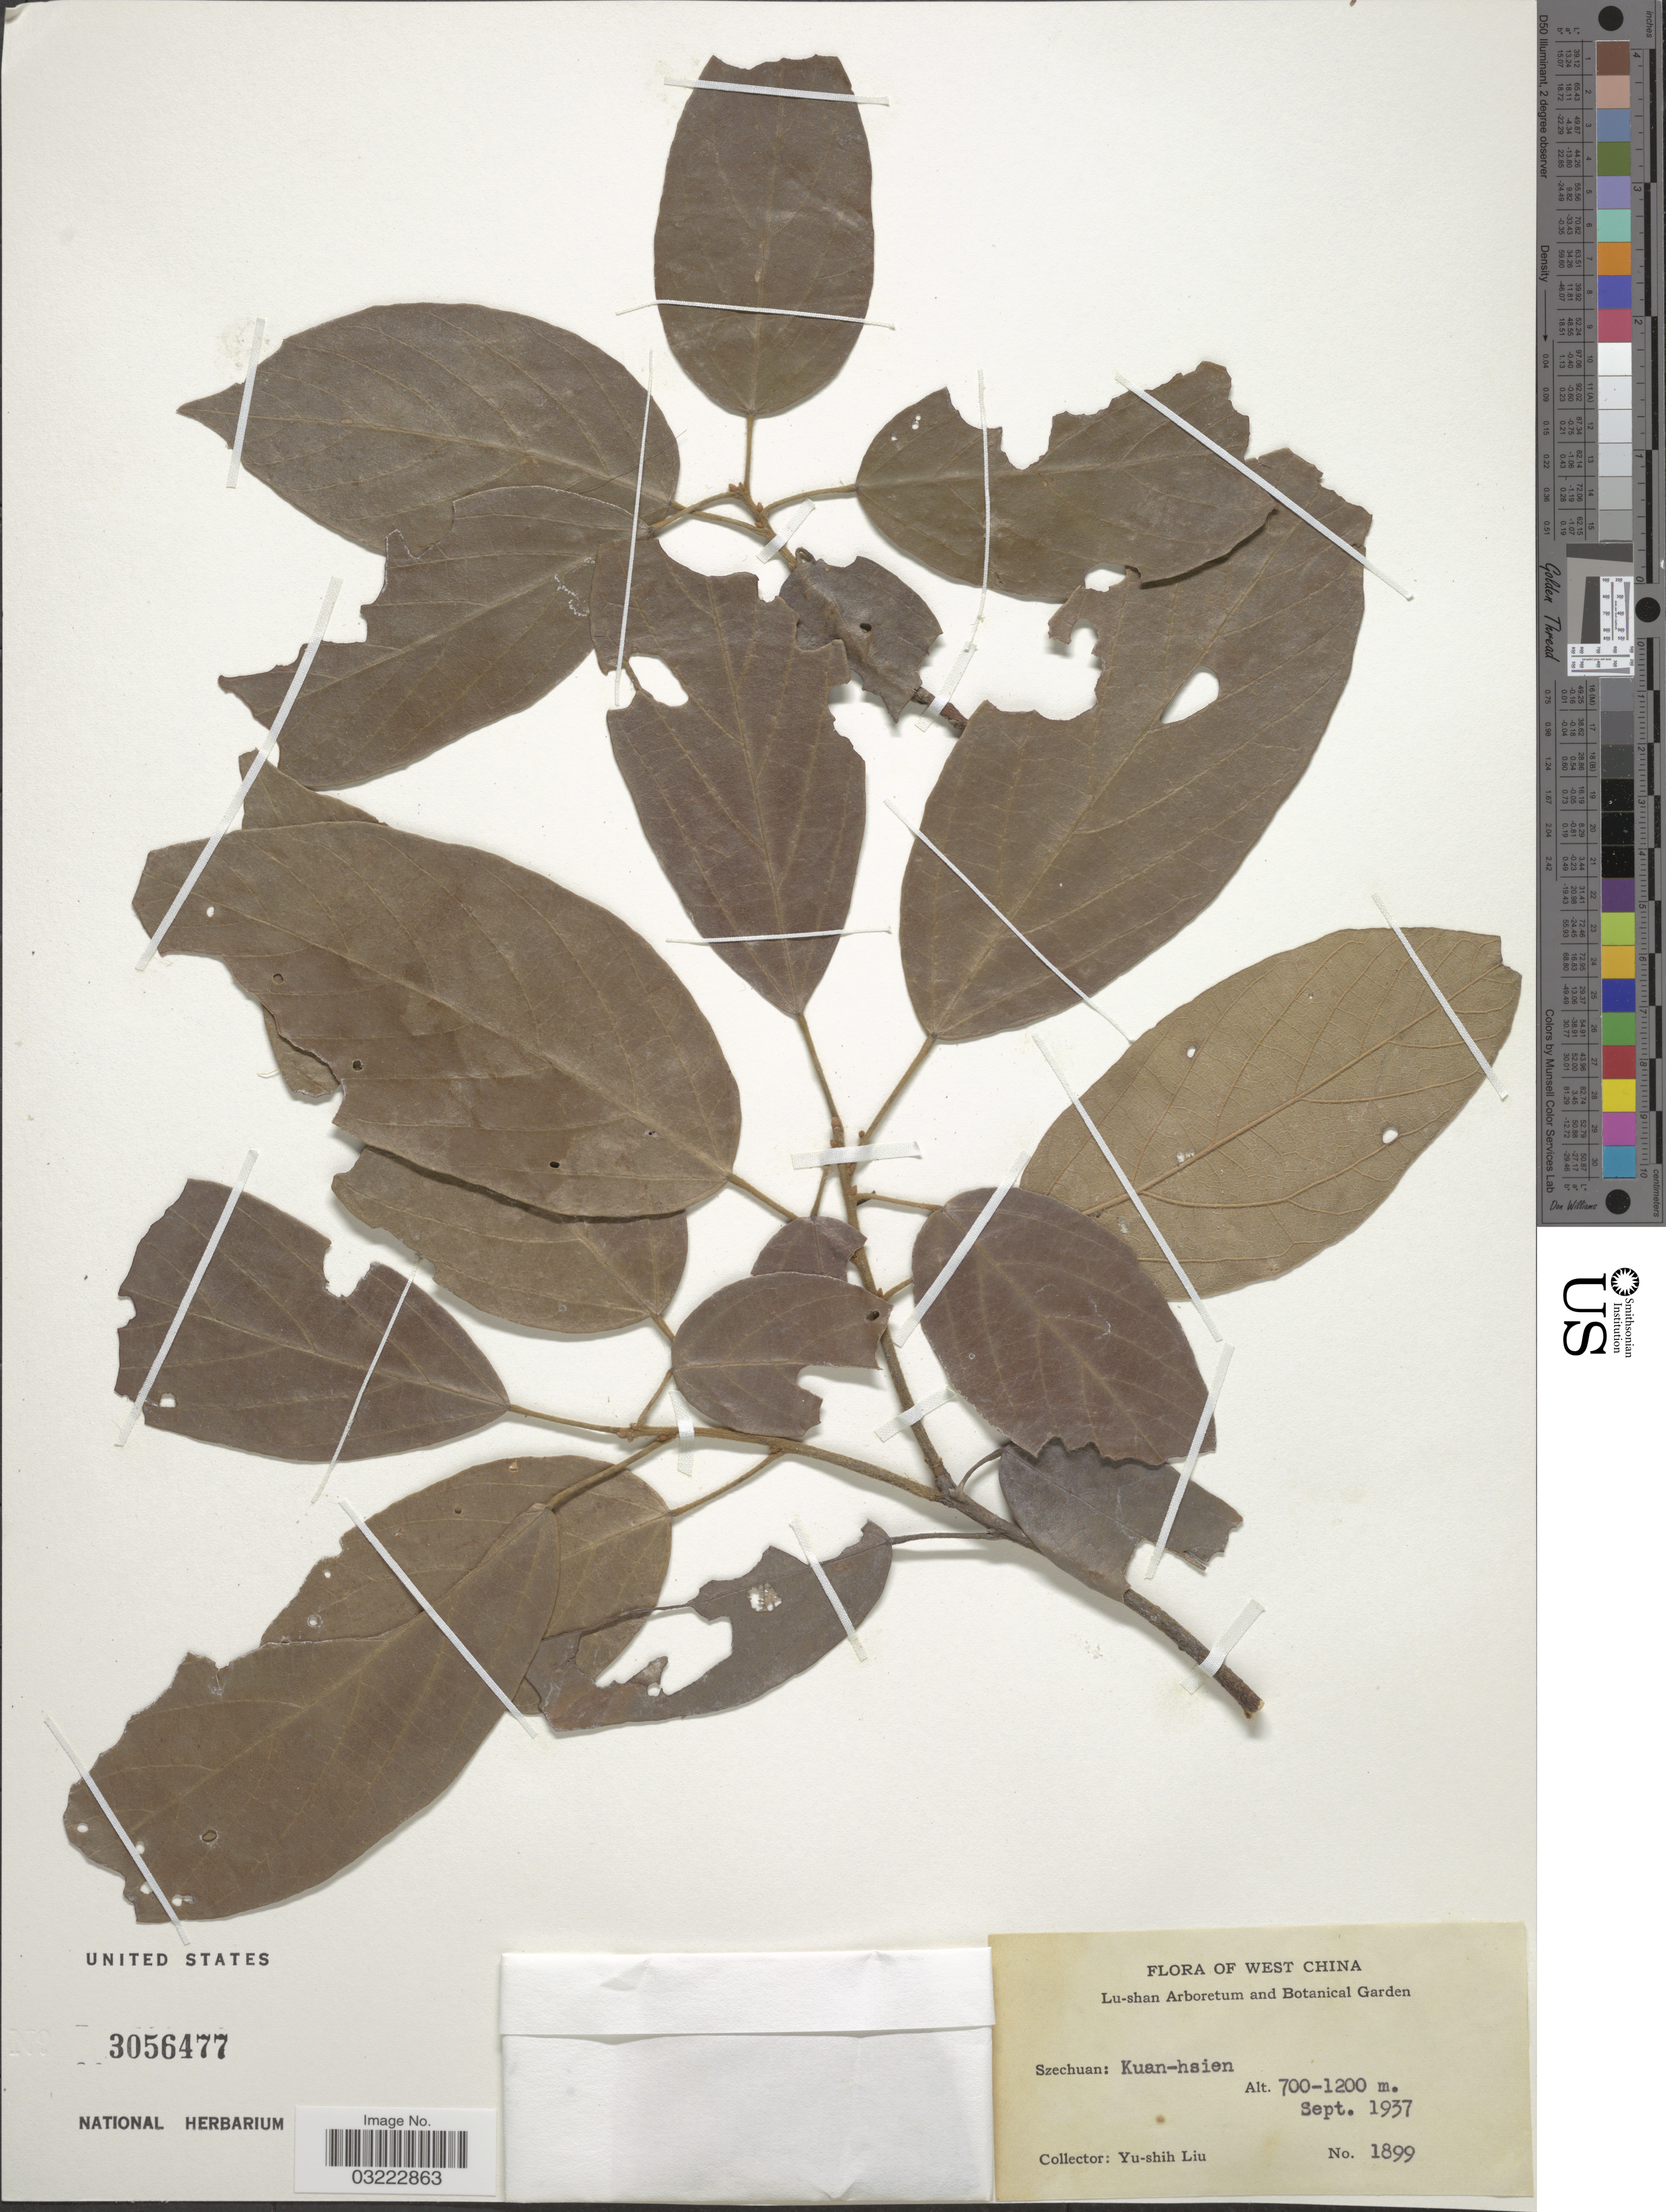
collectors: Y.-S. Liu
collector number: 1899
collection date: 1937-09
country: China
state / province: Sichuan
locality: West China, Szechuan: Kuan-hsien.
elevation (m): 700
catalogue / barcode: US 3056477